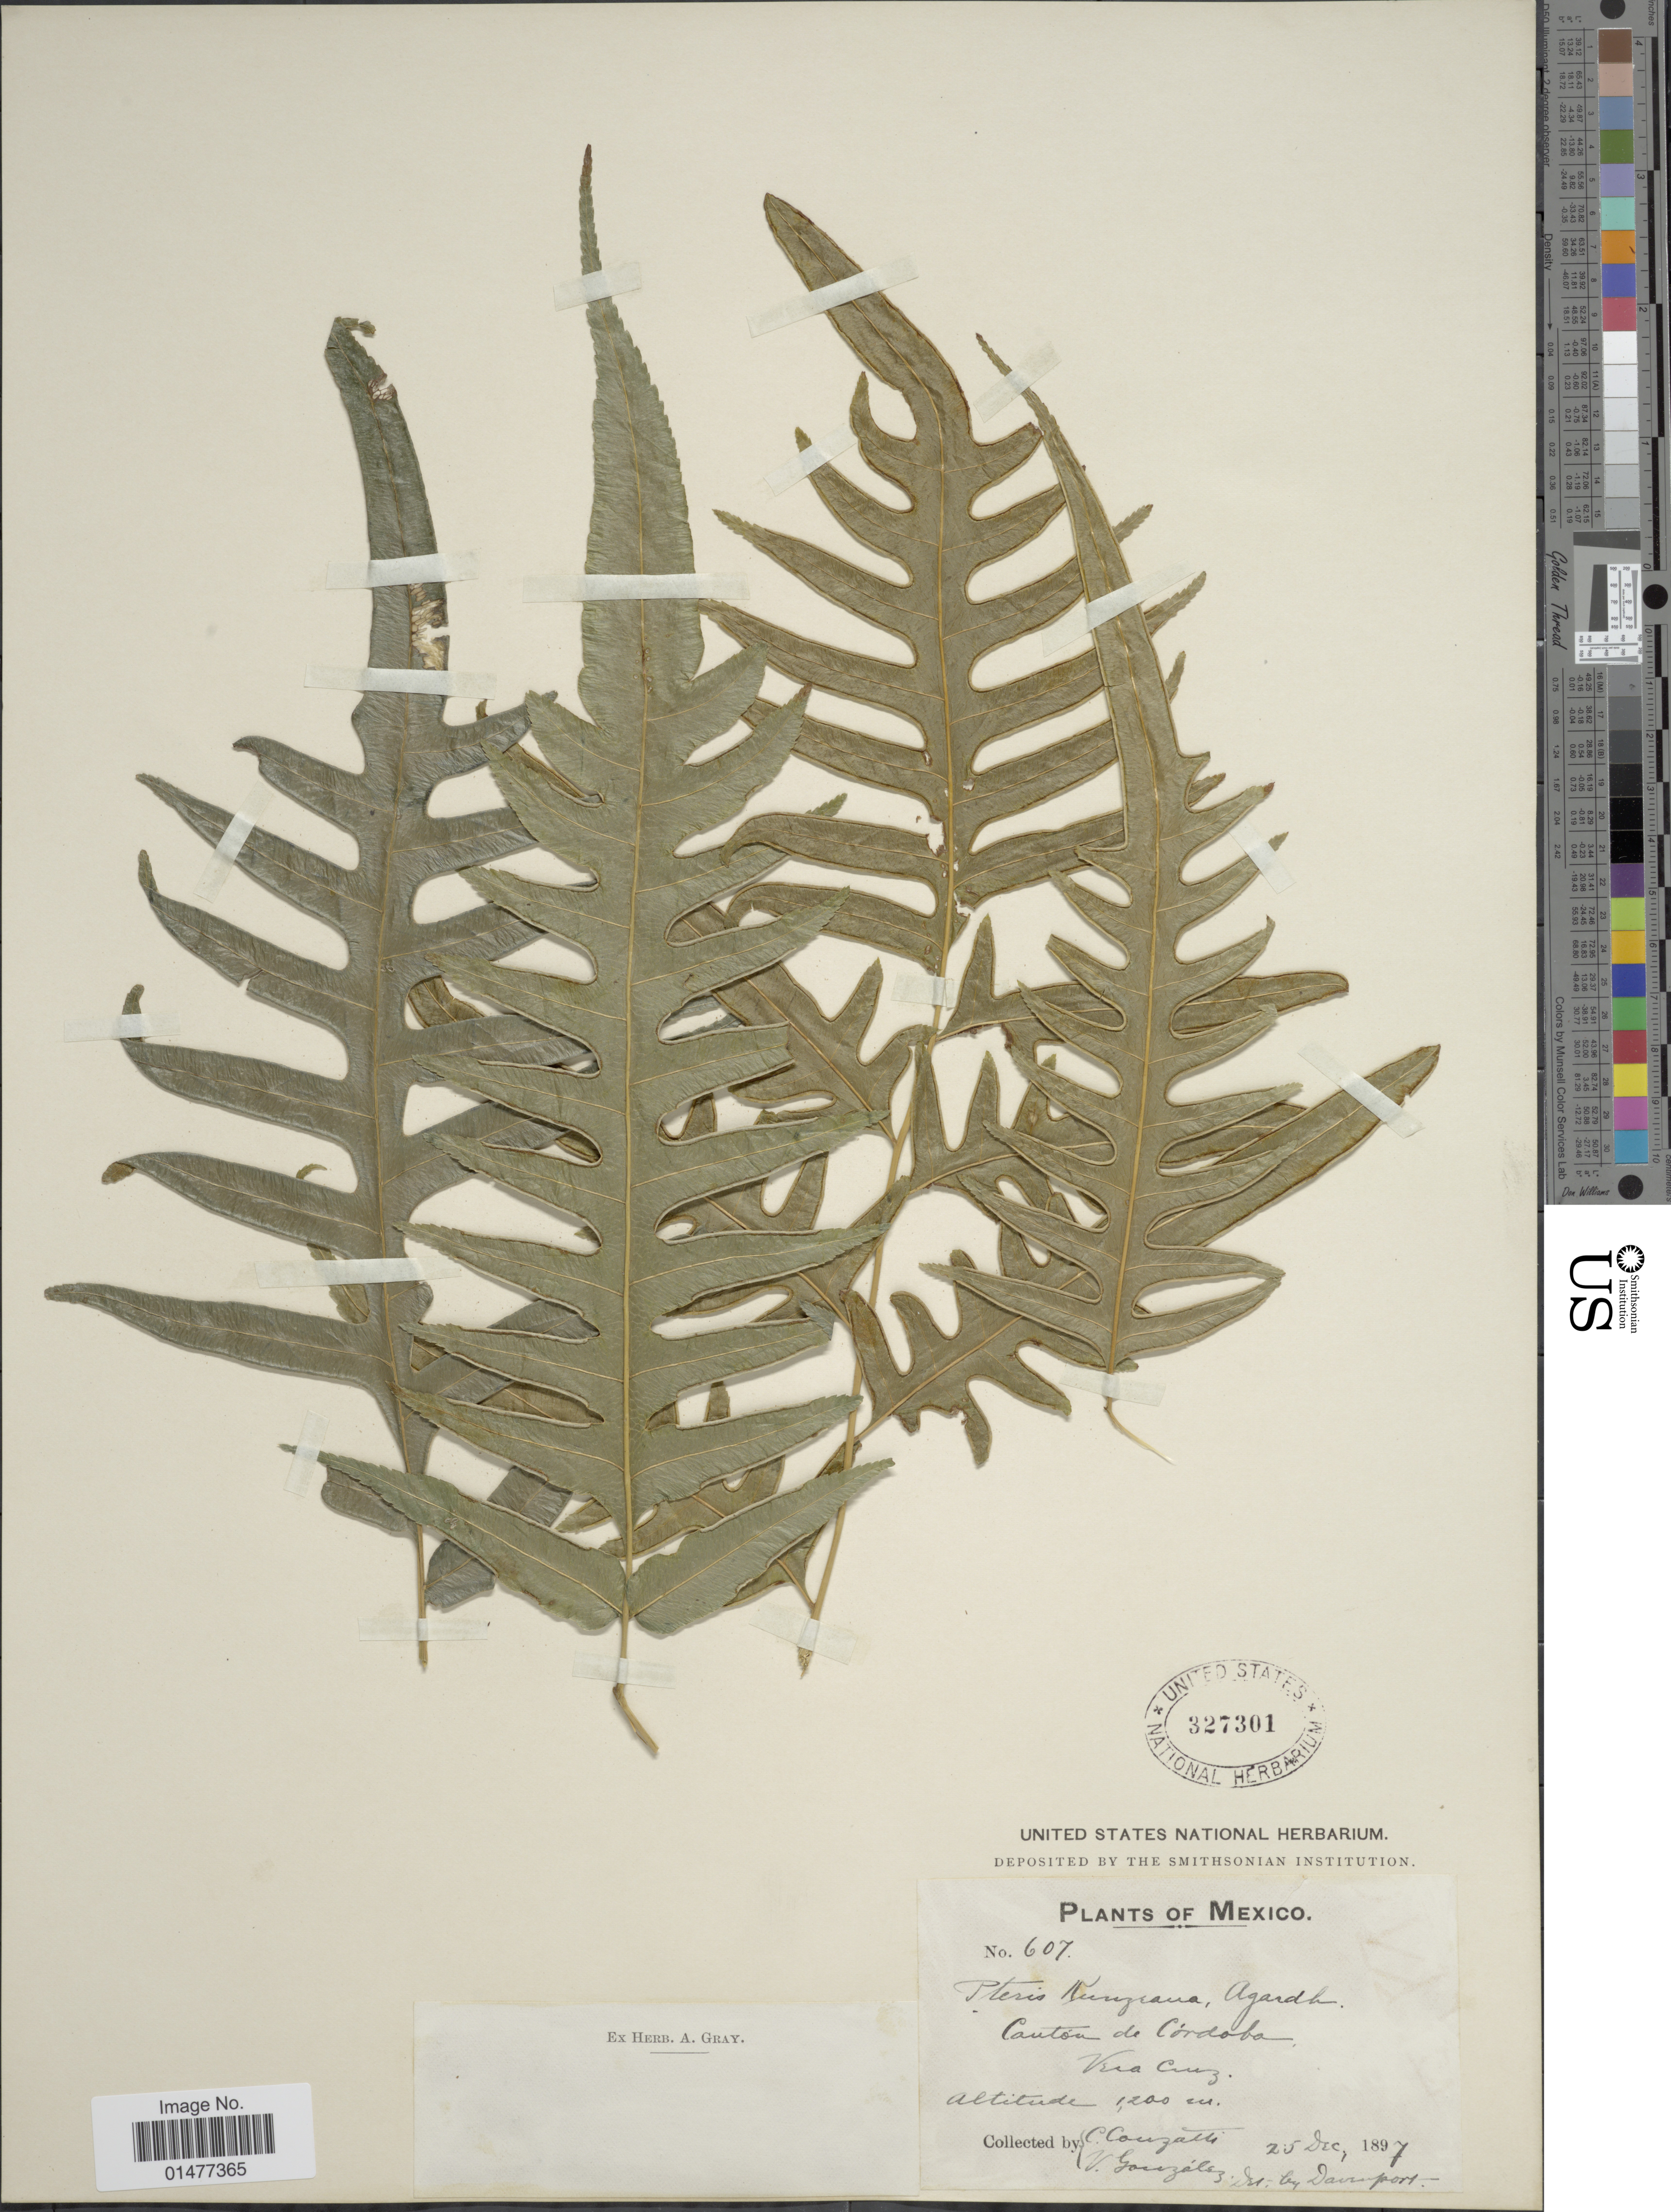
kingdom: Plantae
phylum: Tracheophyta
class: Polypodiopsida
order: Polypodiales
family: Pteridaceae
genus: Pteris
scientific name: Pteris altissima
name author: Poir.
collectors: C. Couzatti & V. Gonzalez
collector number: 607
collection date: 1897-12-25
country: Mexico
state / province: Veracruz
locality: Plants of Mexico, Vera Cruz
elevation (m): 1200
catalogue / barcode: US 327301